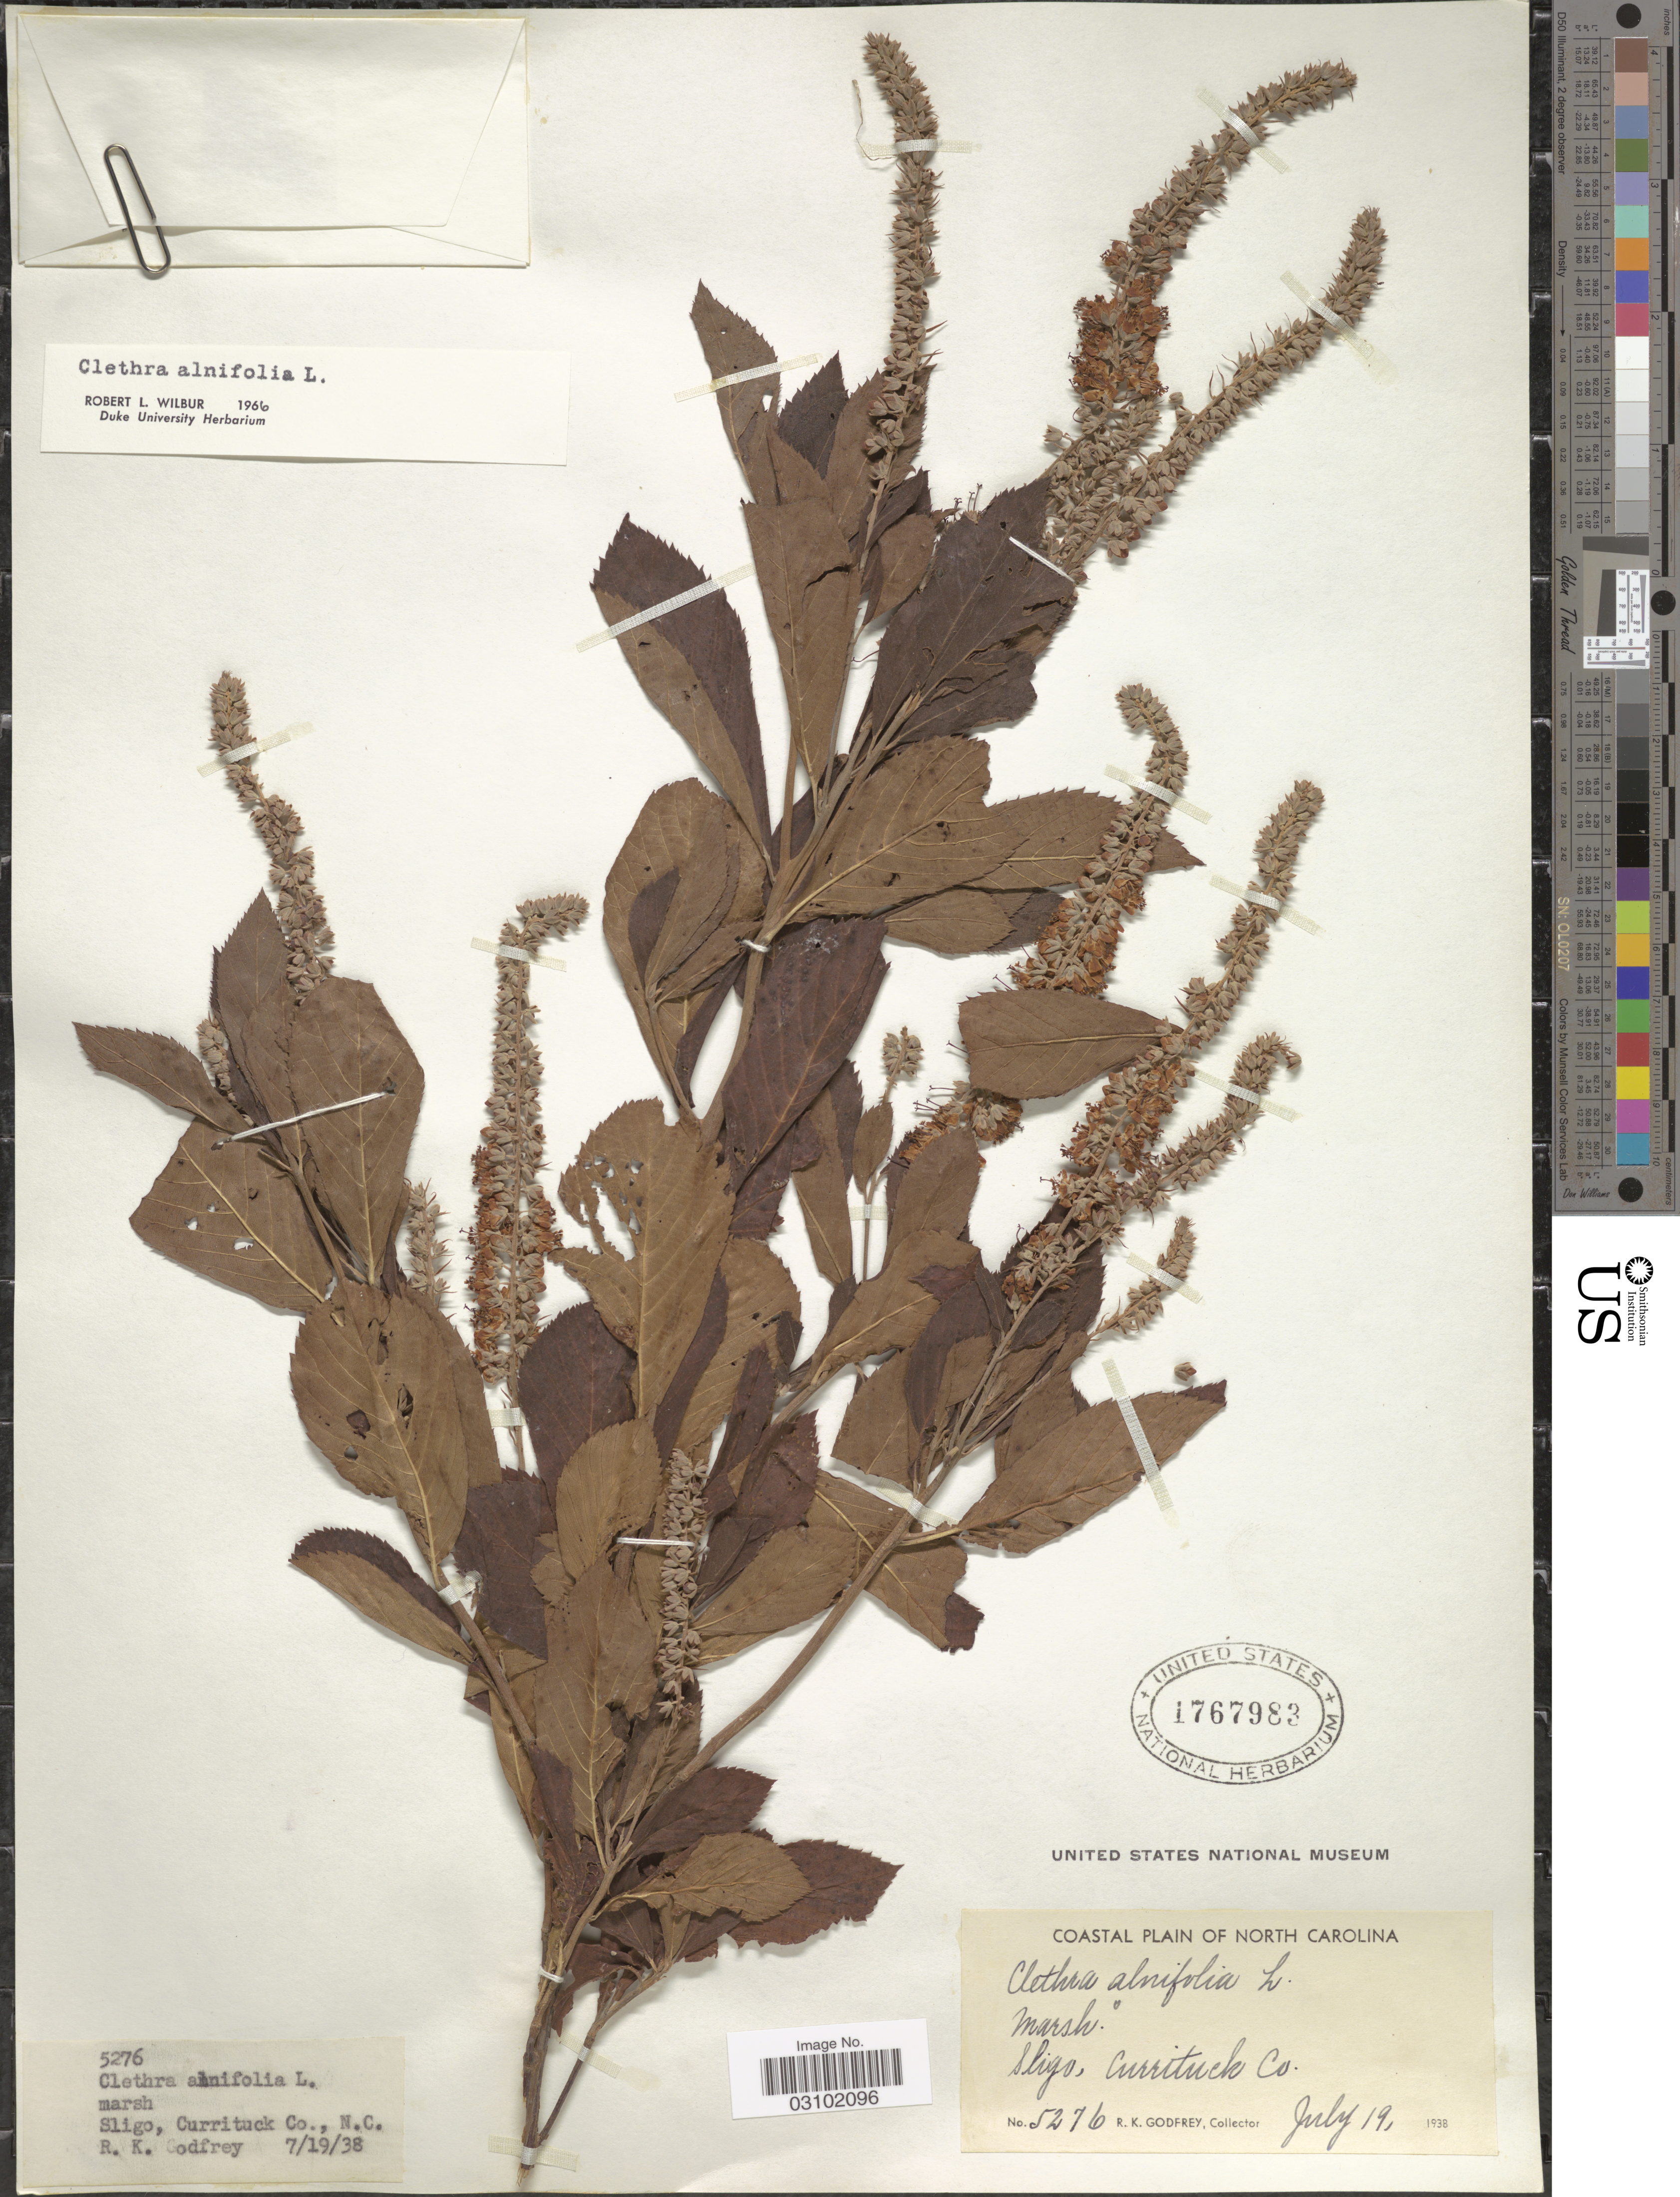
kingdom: Plantae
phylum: Tracheophyta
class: Magnoliopsida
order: Ericales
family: Clethraceae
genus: Clethra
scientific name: Clethra alnifolia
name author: L.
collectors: R. K. Godfrey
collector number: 5276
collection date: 1938-07-19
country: United States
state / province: North Carolina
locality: Coastal Plain of North Carolina, Sligo, Currituck Co.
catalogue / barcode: US 1767983